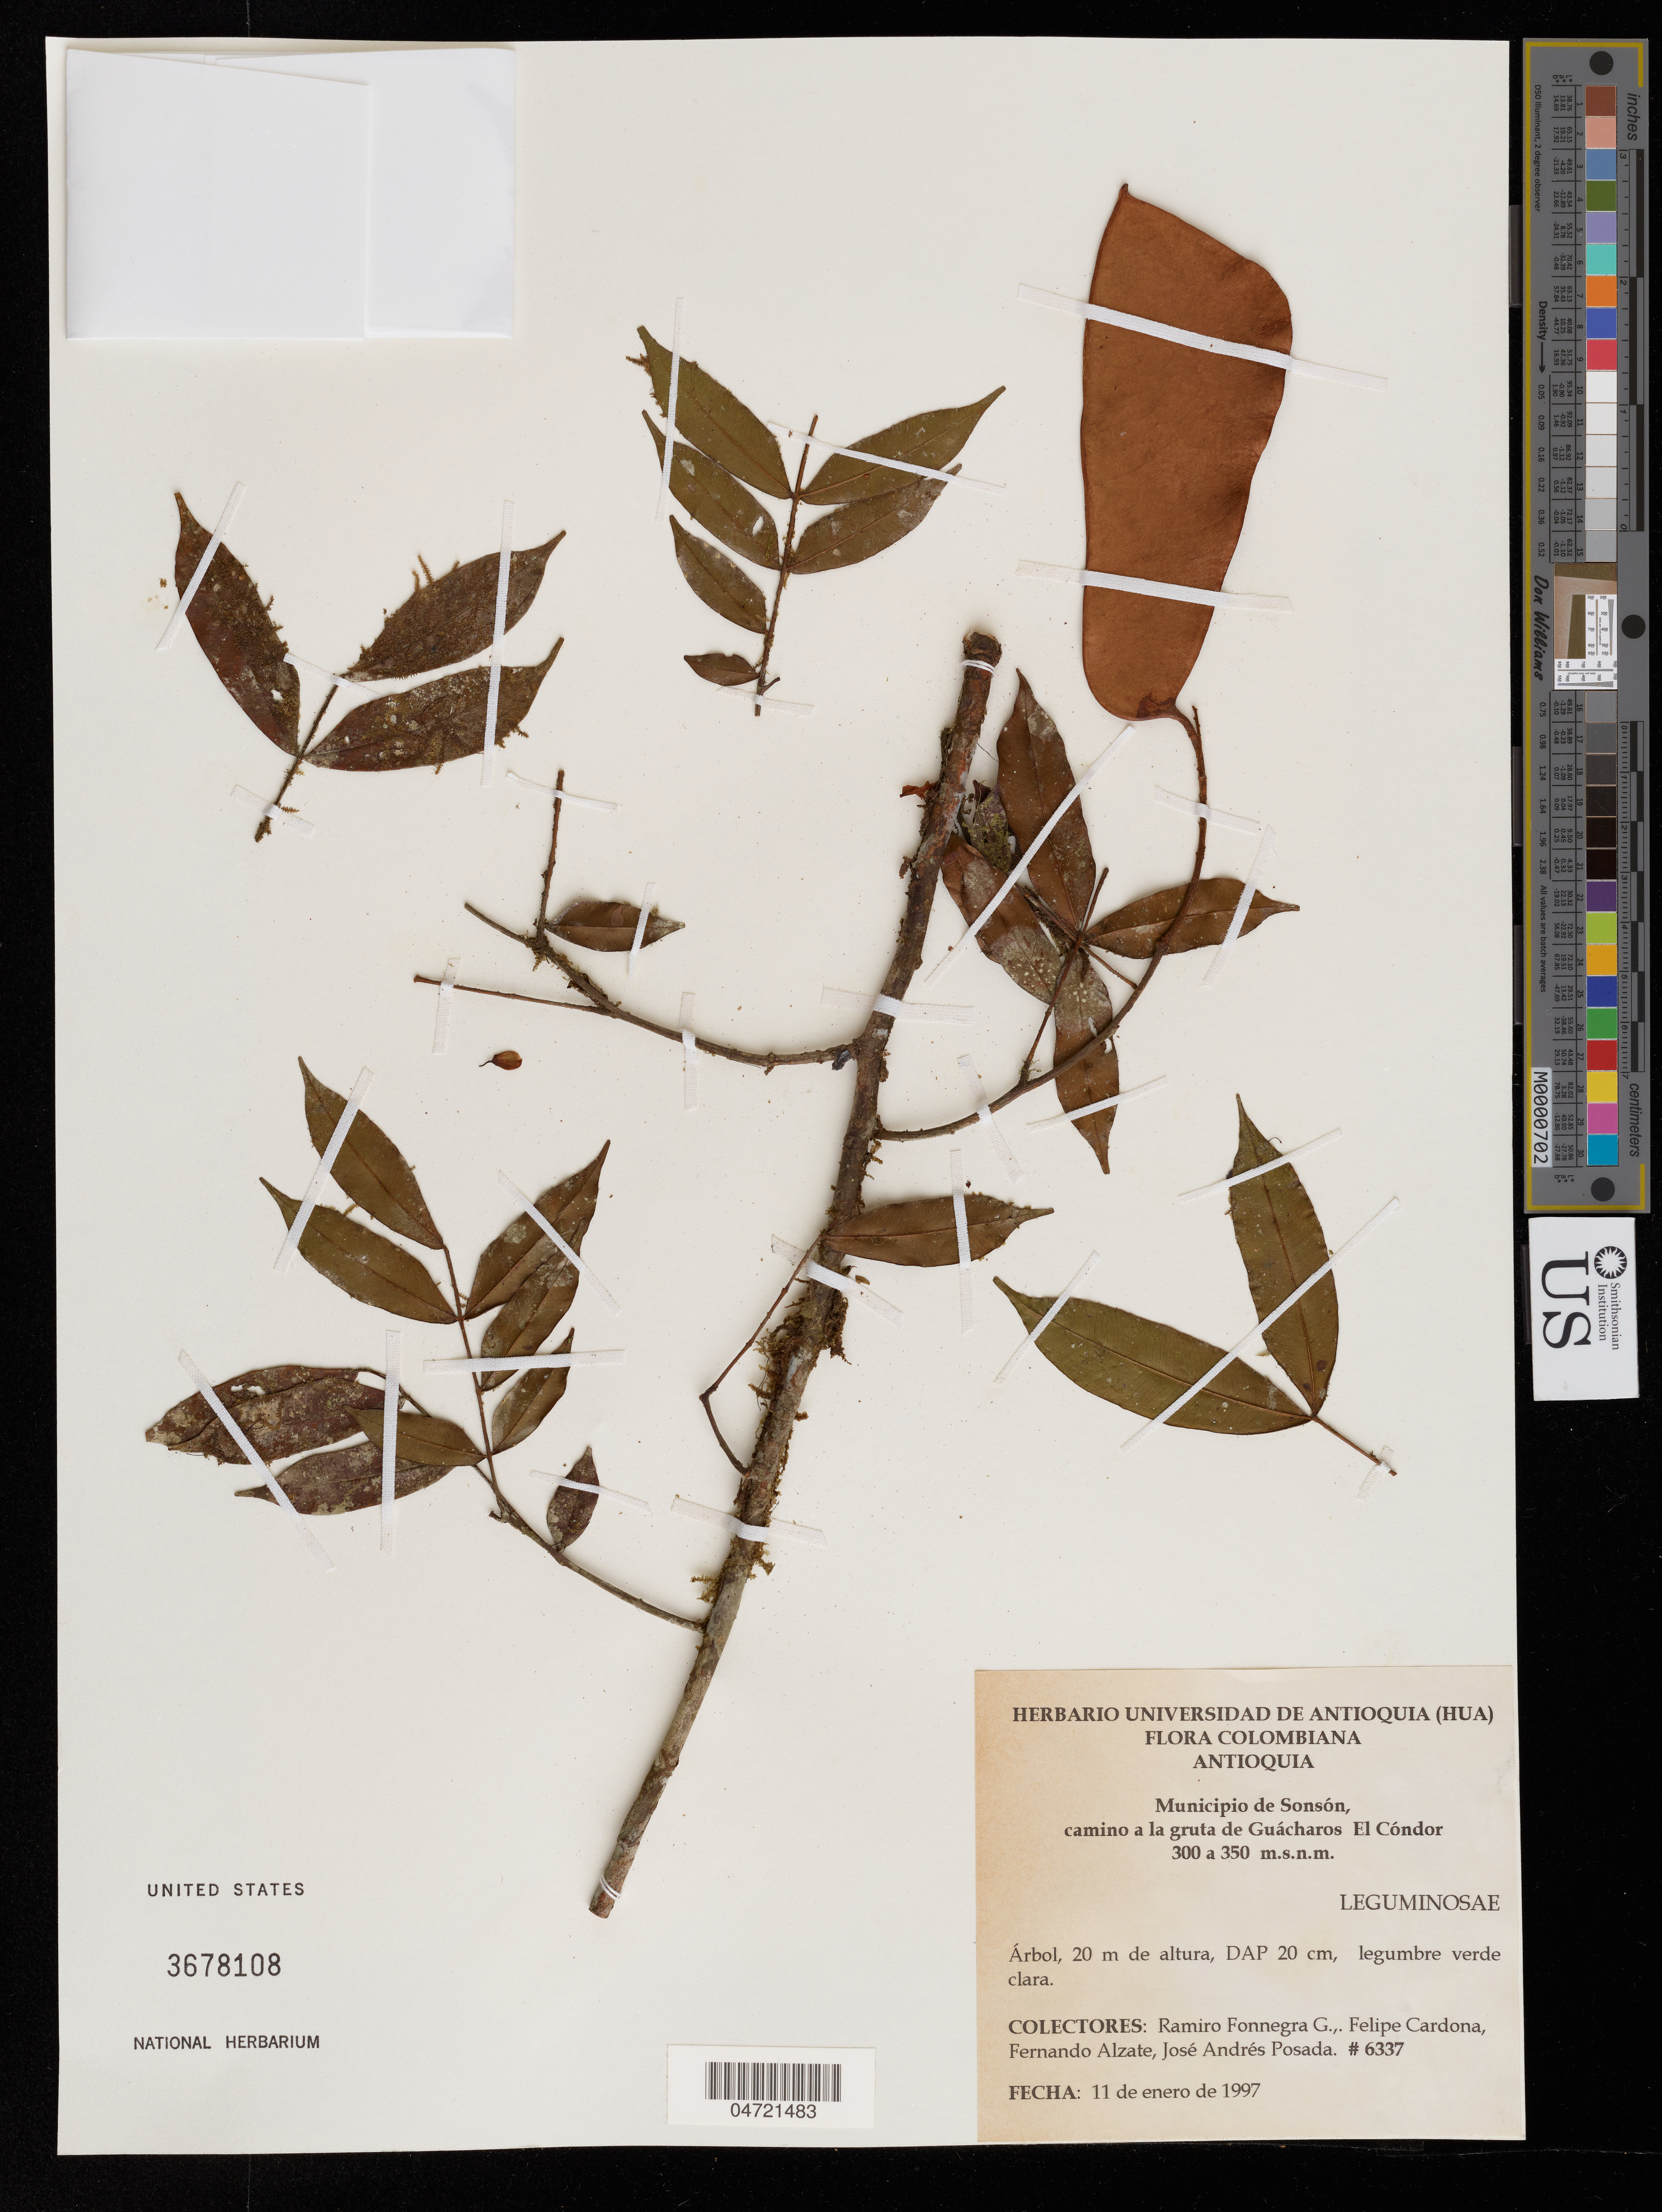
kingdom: Plantae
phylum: Tracheophyta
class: Magnoliopsida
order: Fabales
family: Fabaceae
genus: Macrolobium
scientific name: Macrolobium sp.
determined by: Trujillo, A. M.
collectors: R. Fonnegra G., F. Cardona, F. Alzate & J. Posada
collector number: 6337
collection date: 1997-01-11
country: Colombia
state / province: Antioquia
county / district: Sonsón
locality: Camino a la gruta de Guacharos El Condor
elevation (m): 300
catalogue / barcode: US 3678108